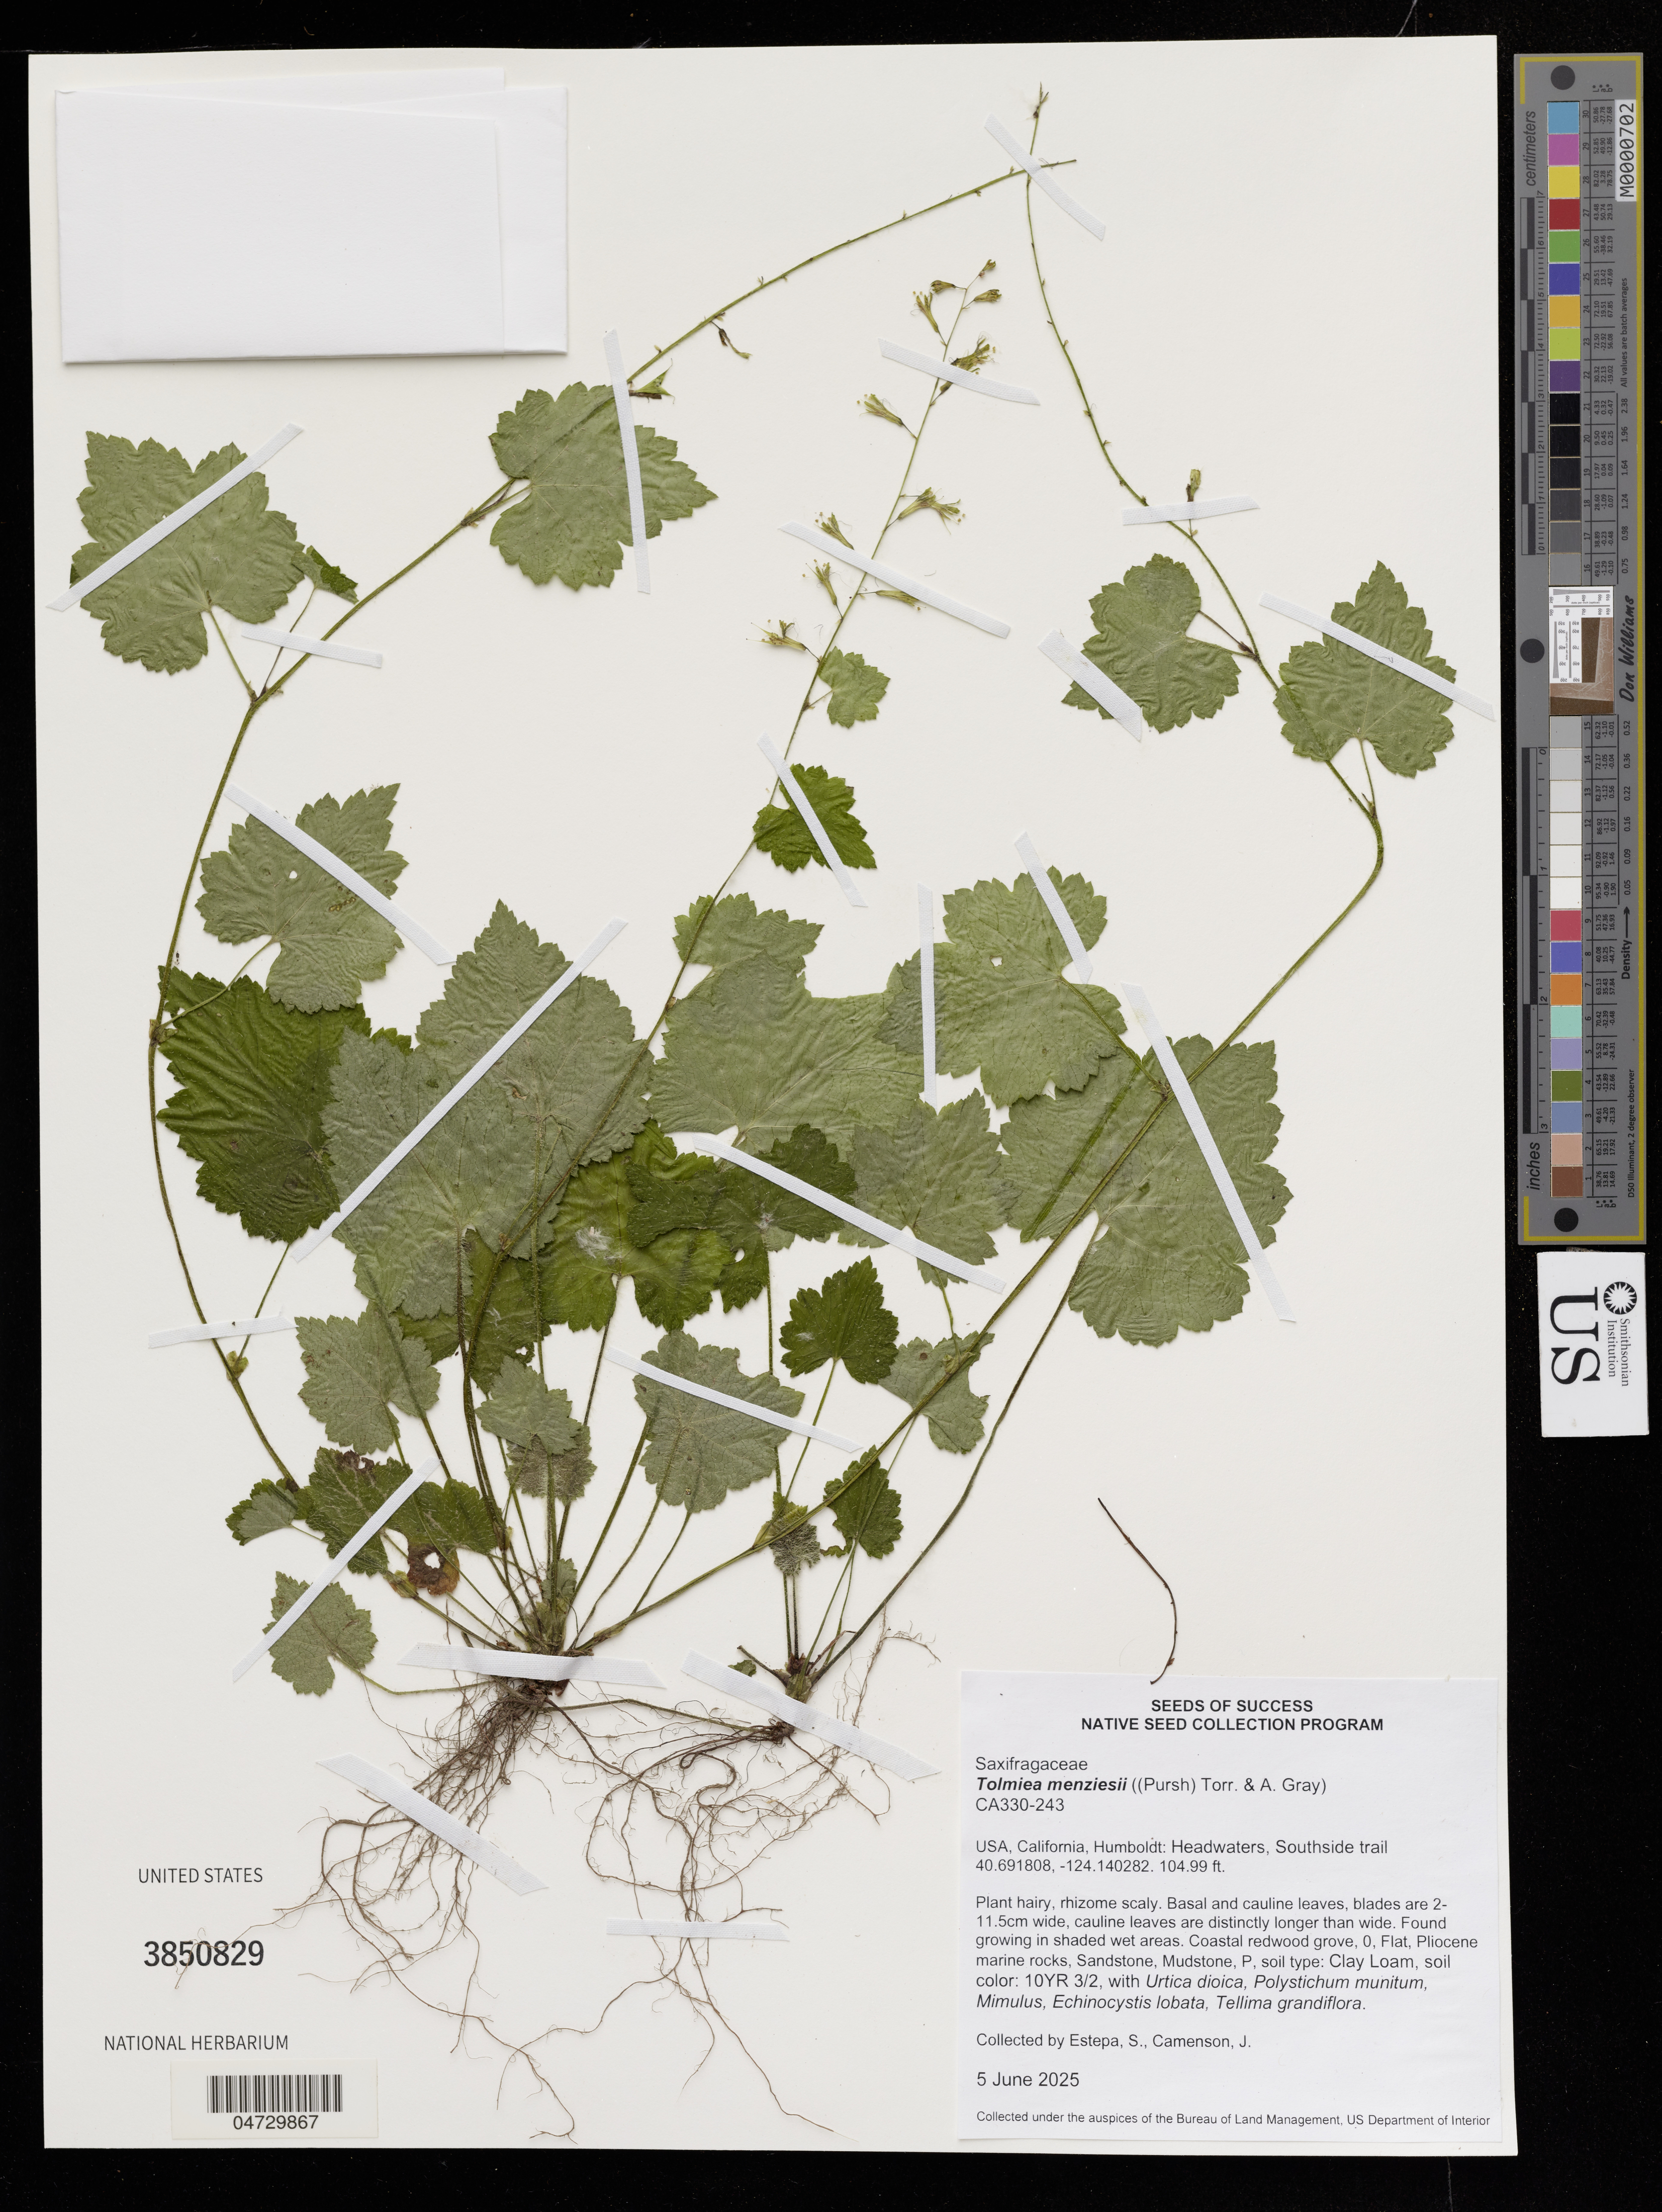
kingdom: Plantae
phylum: Tracheophyta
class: Magnoliopsida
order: Saxifragales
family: Saxifragaceae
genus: Tolmiea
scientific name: Tolmiea menziesii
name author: (Pursh) Torr. & A. Gray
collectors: S. Estepa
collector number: CA330-243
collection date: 2025-06-05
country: United States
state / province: California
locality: Humboldt: Headwaters, Southside trail.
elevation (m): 32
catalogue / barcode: US 3850829